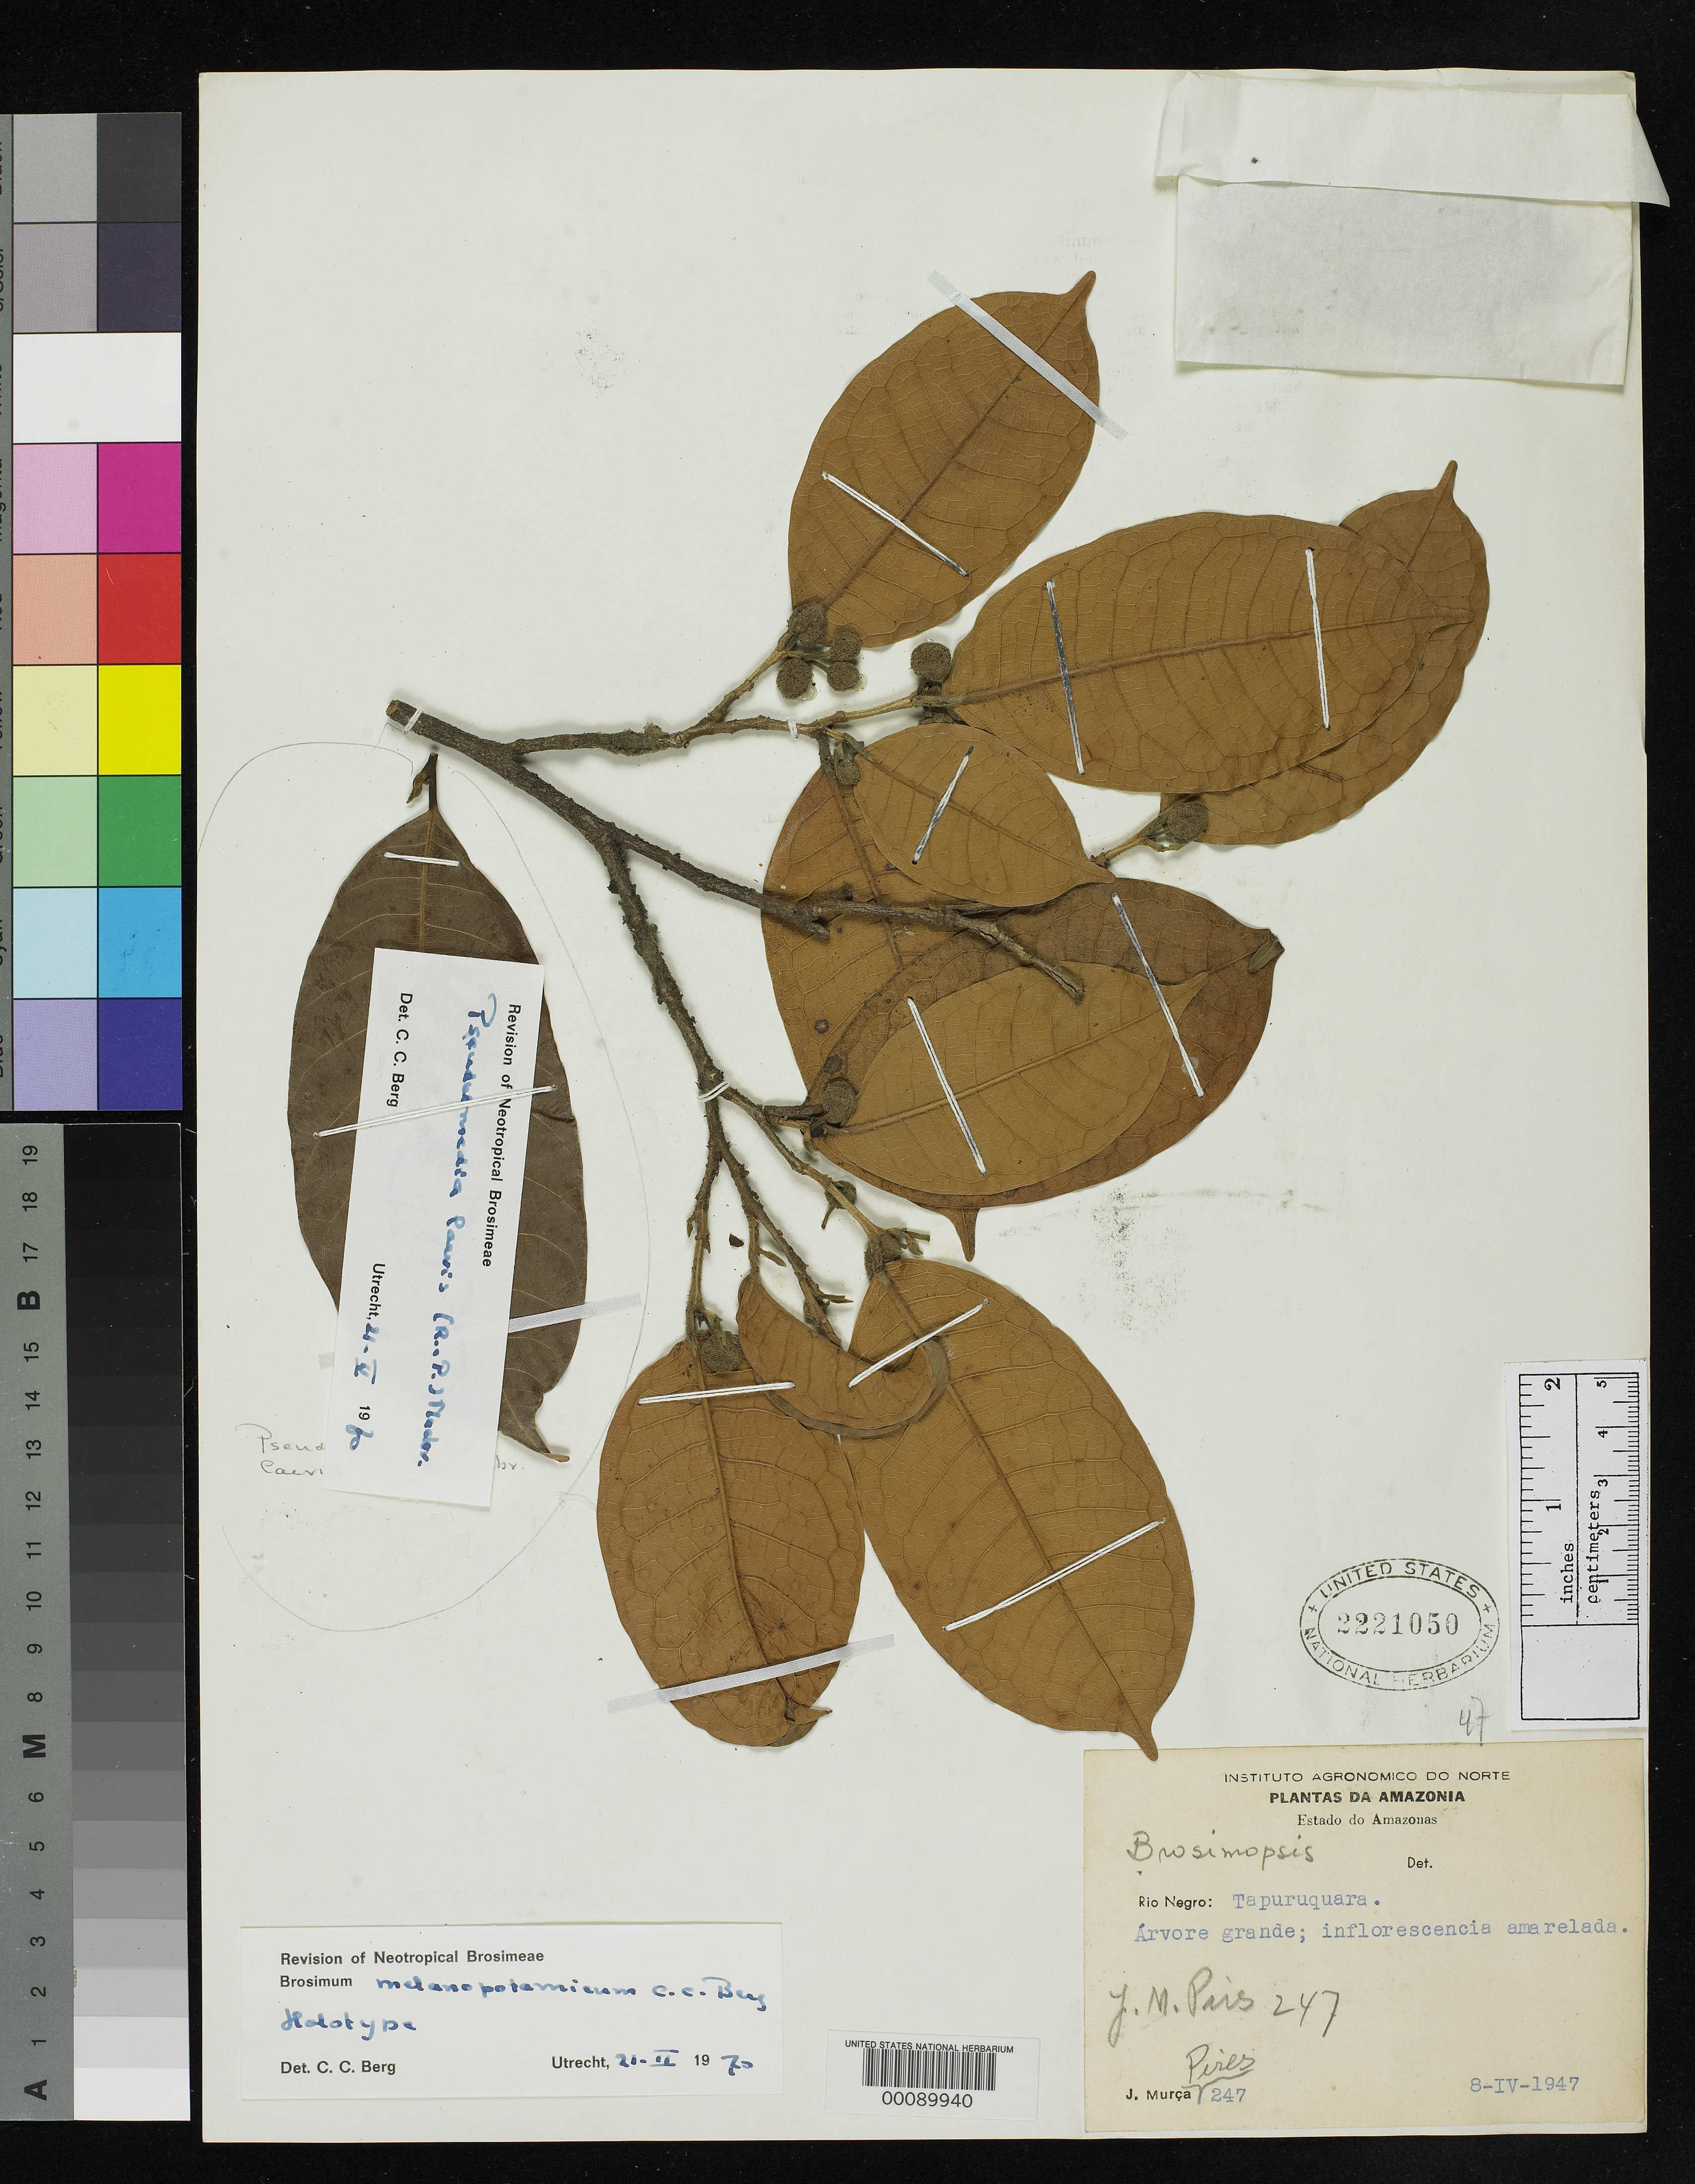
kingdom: Plantae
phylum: Tracheophyta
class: Magnoliopsida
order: Rosales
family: Moraceae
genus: Brosimum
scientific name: Brosimum melanopotamicum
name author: C.C. Berg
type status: Holotype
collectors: J. M. Pires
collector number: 247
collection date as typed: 08 Apr 1947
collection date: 1947-04-08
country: Brazil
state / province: Amazonas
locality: Rio Negro, Tapuruquara.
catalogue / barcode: US 2221050